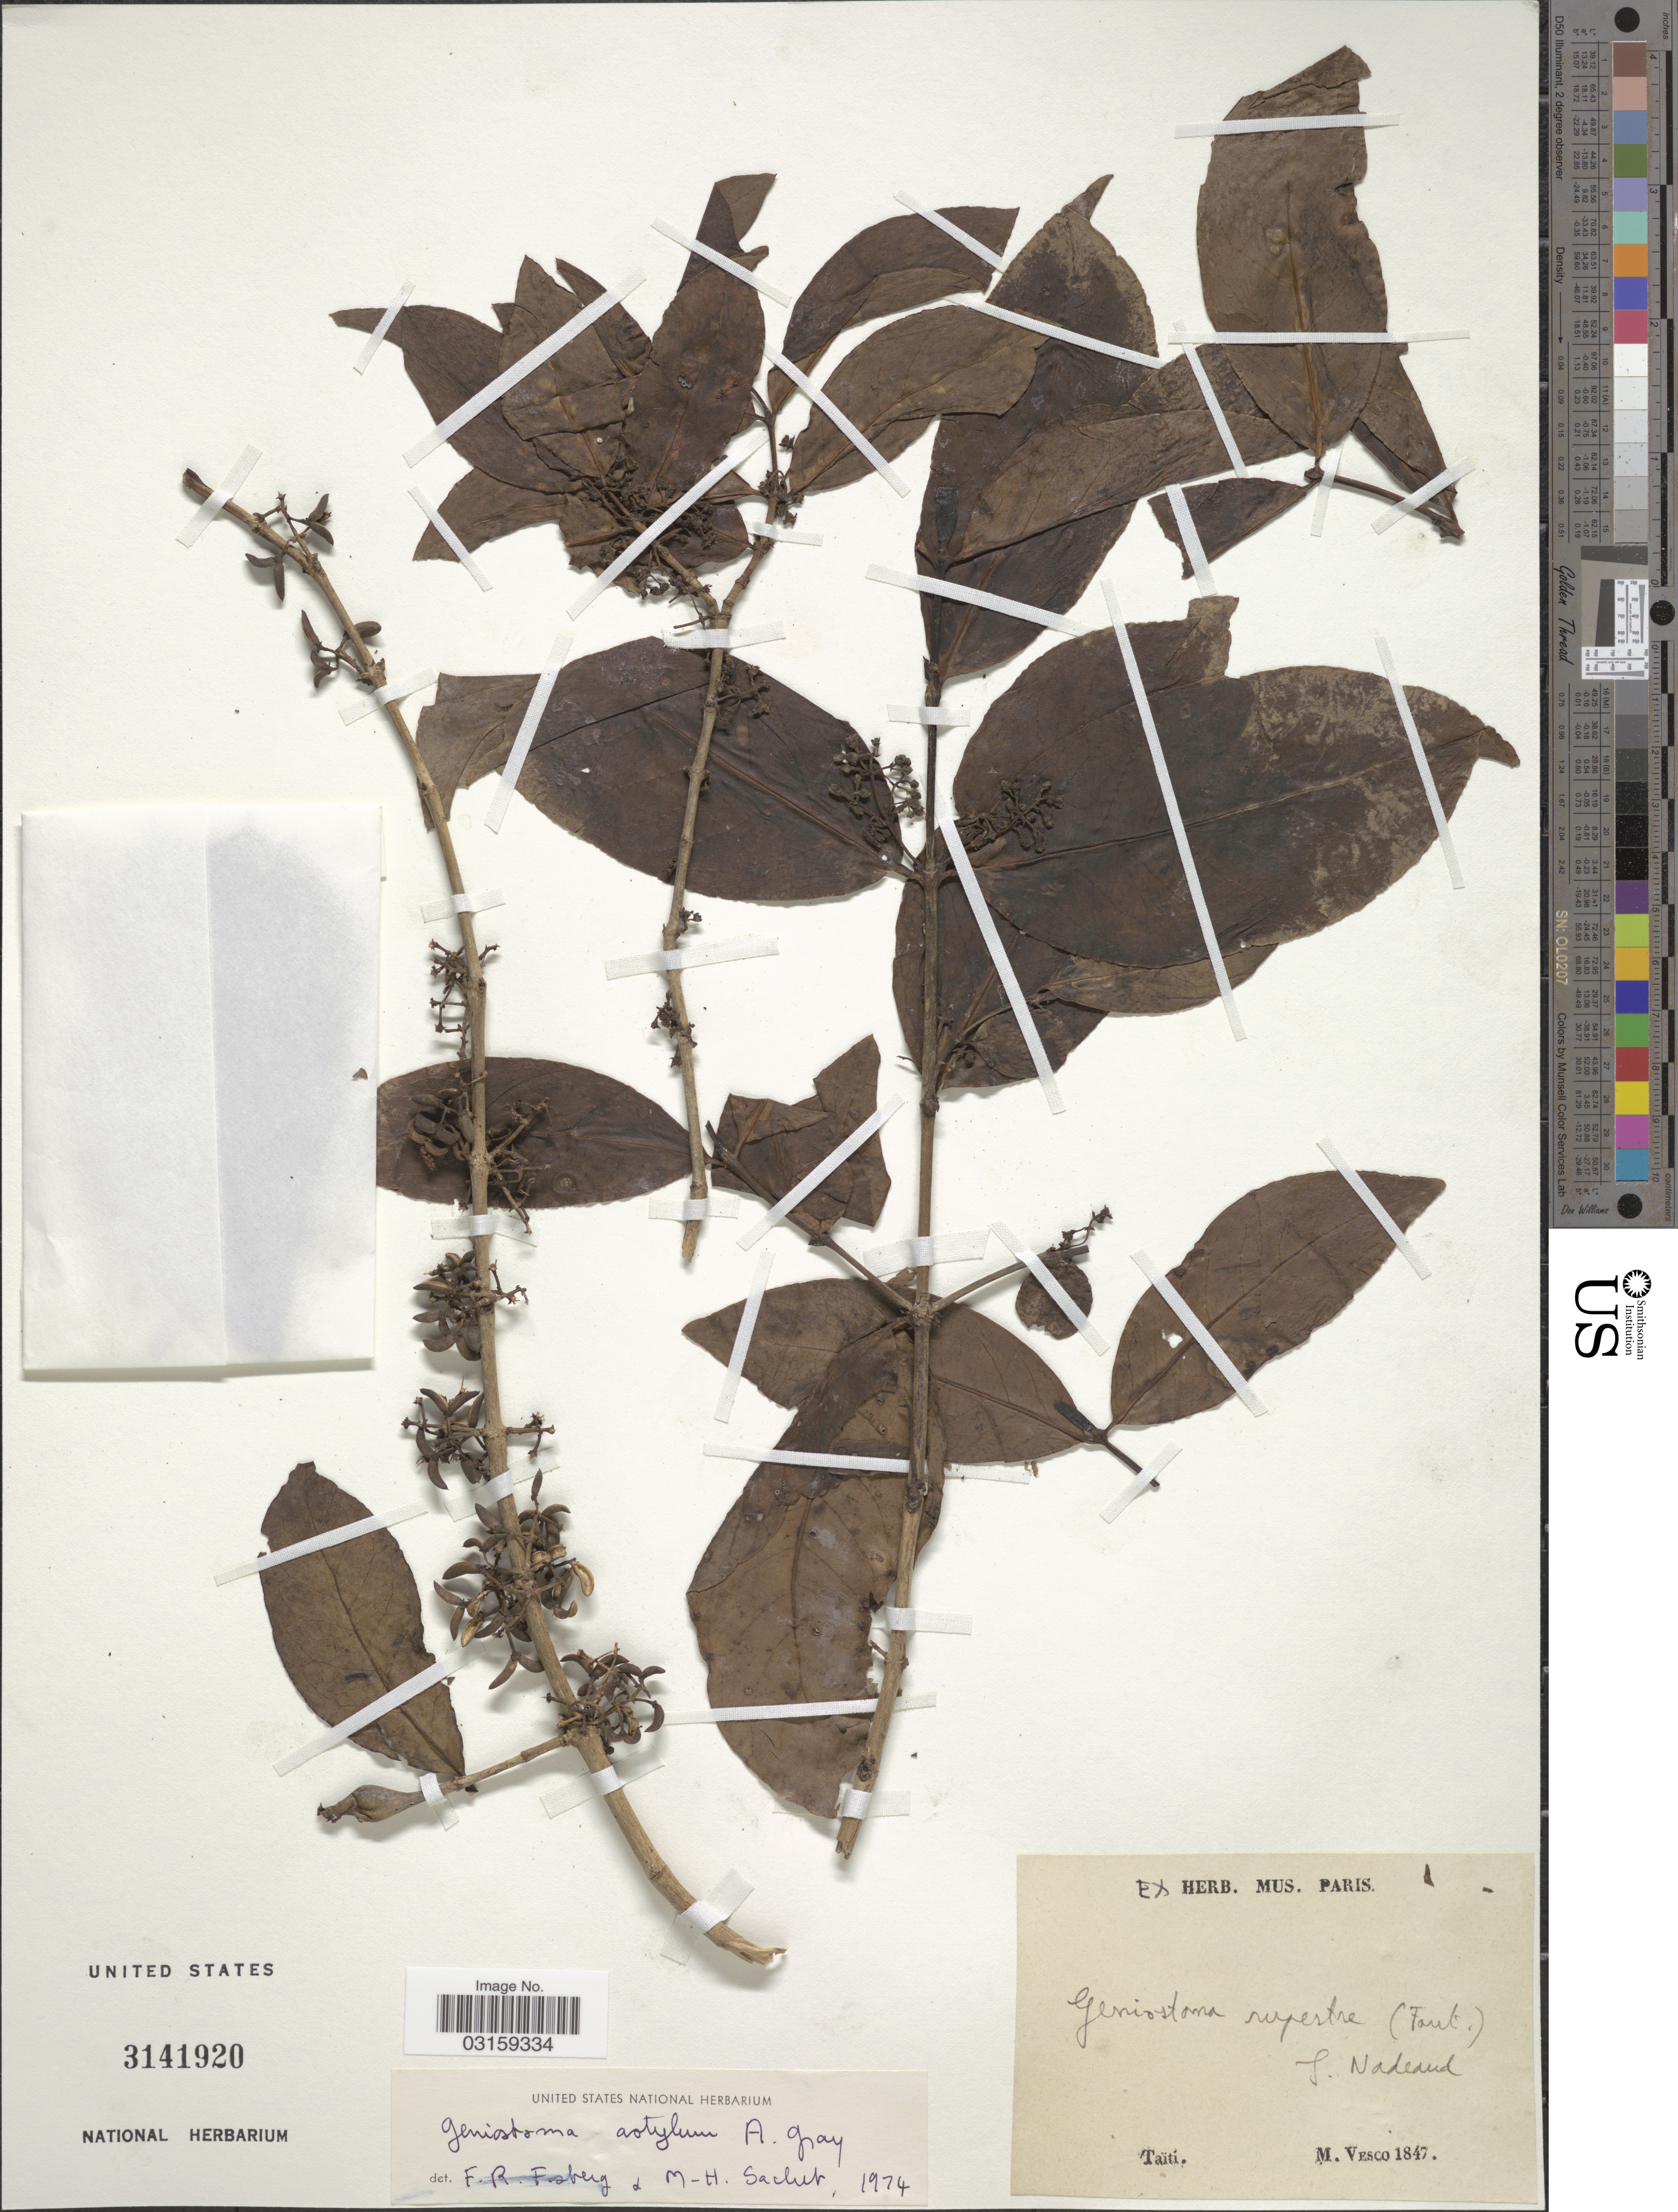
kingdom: Plantae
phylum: Tracheophyta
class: Magnoliopsida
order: Gentianales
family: Loganiaceae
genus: Geniostoma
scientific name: Geniostoma astylum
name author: A. Gray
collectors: M. Vesco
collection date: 1847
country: French Polynesia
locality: Taïti.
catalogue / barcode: US 3141920